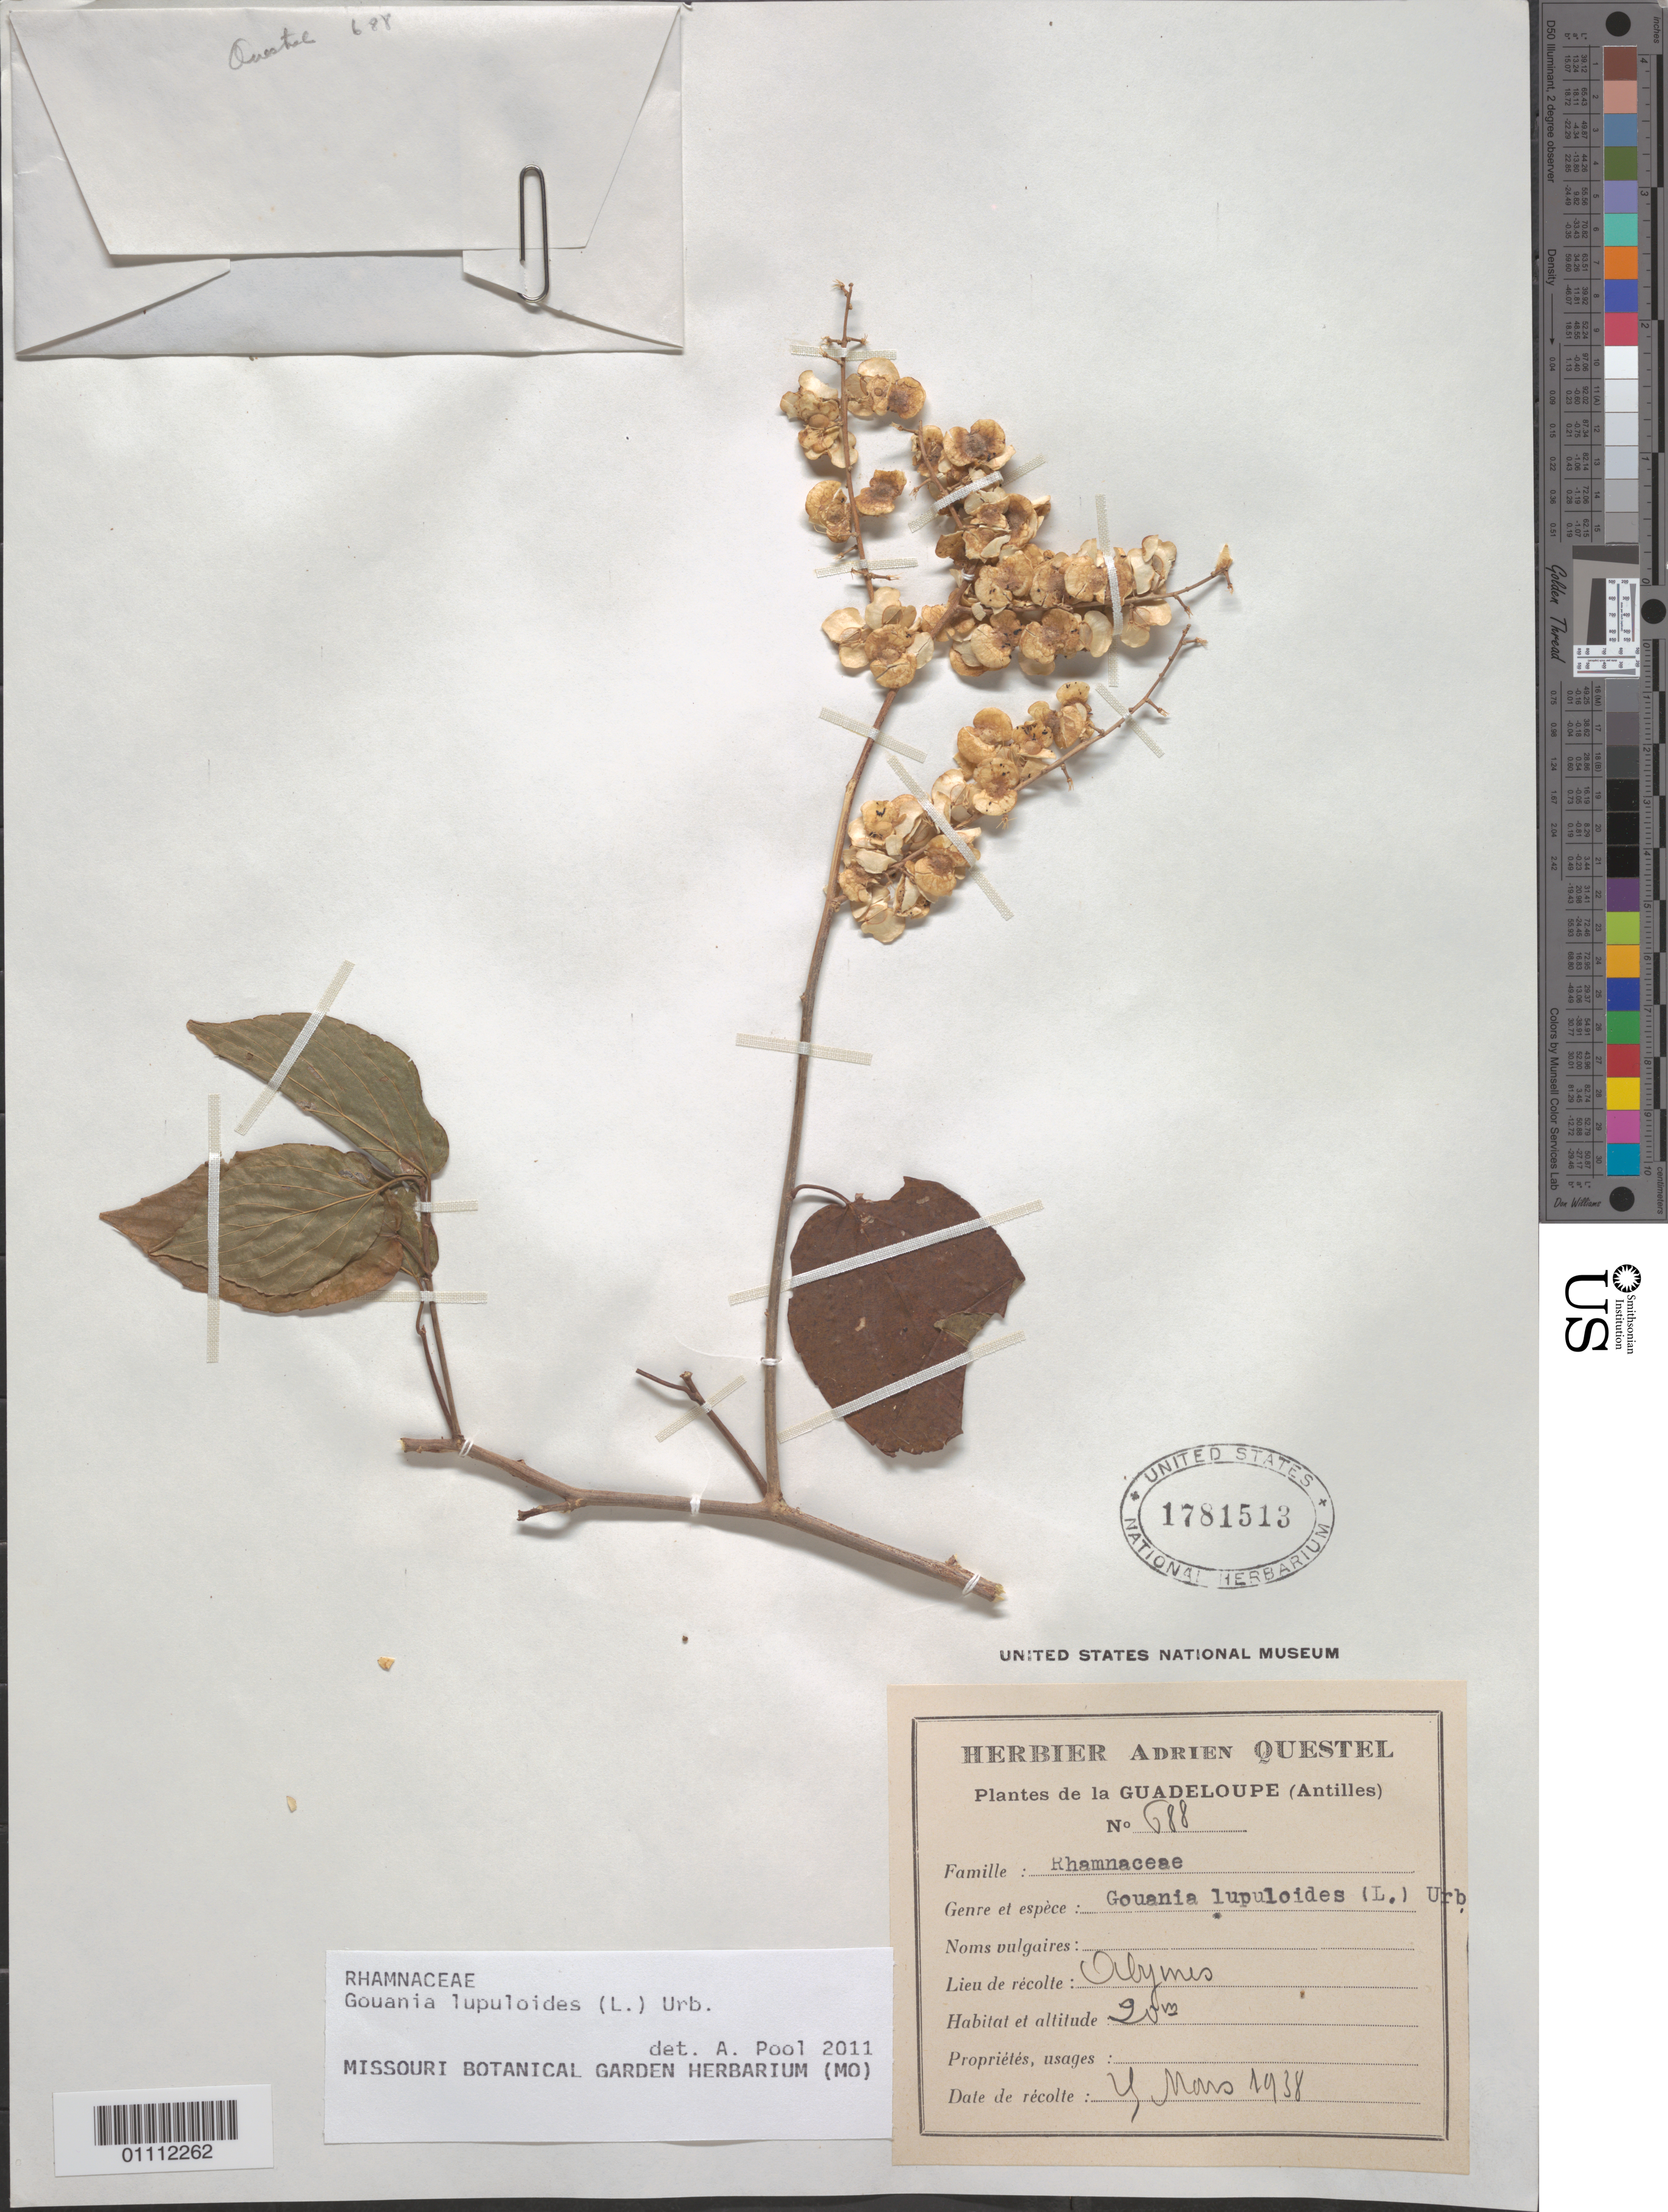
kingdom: Plantae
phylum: Tracheophyta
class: Magnoliopsida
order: Rosales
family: Rhamnaceae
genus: Gouania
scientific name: Gouania lupuloides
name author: (L.) Urb.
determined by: Pool, A., (MO), Missouri Botanical Garden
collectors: A. Questel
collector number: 688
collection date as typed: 21 Mar 1938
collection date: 1938-03-21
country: Guadeloupe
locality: Obymes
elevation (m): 20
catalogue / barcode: US 1781513